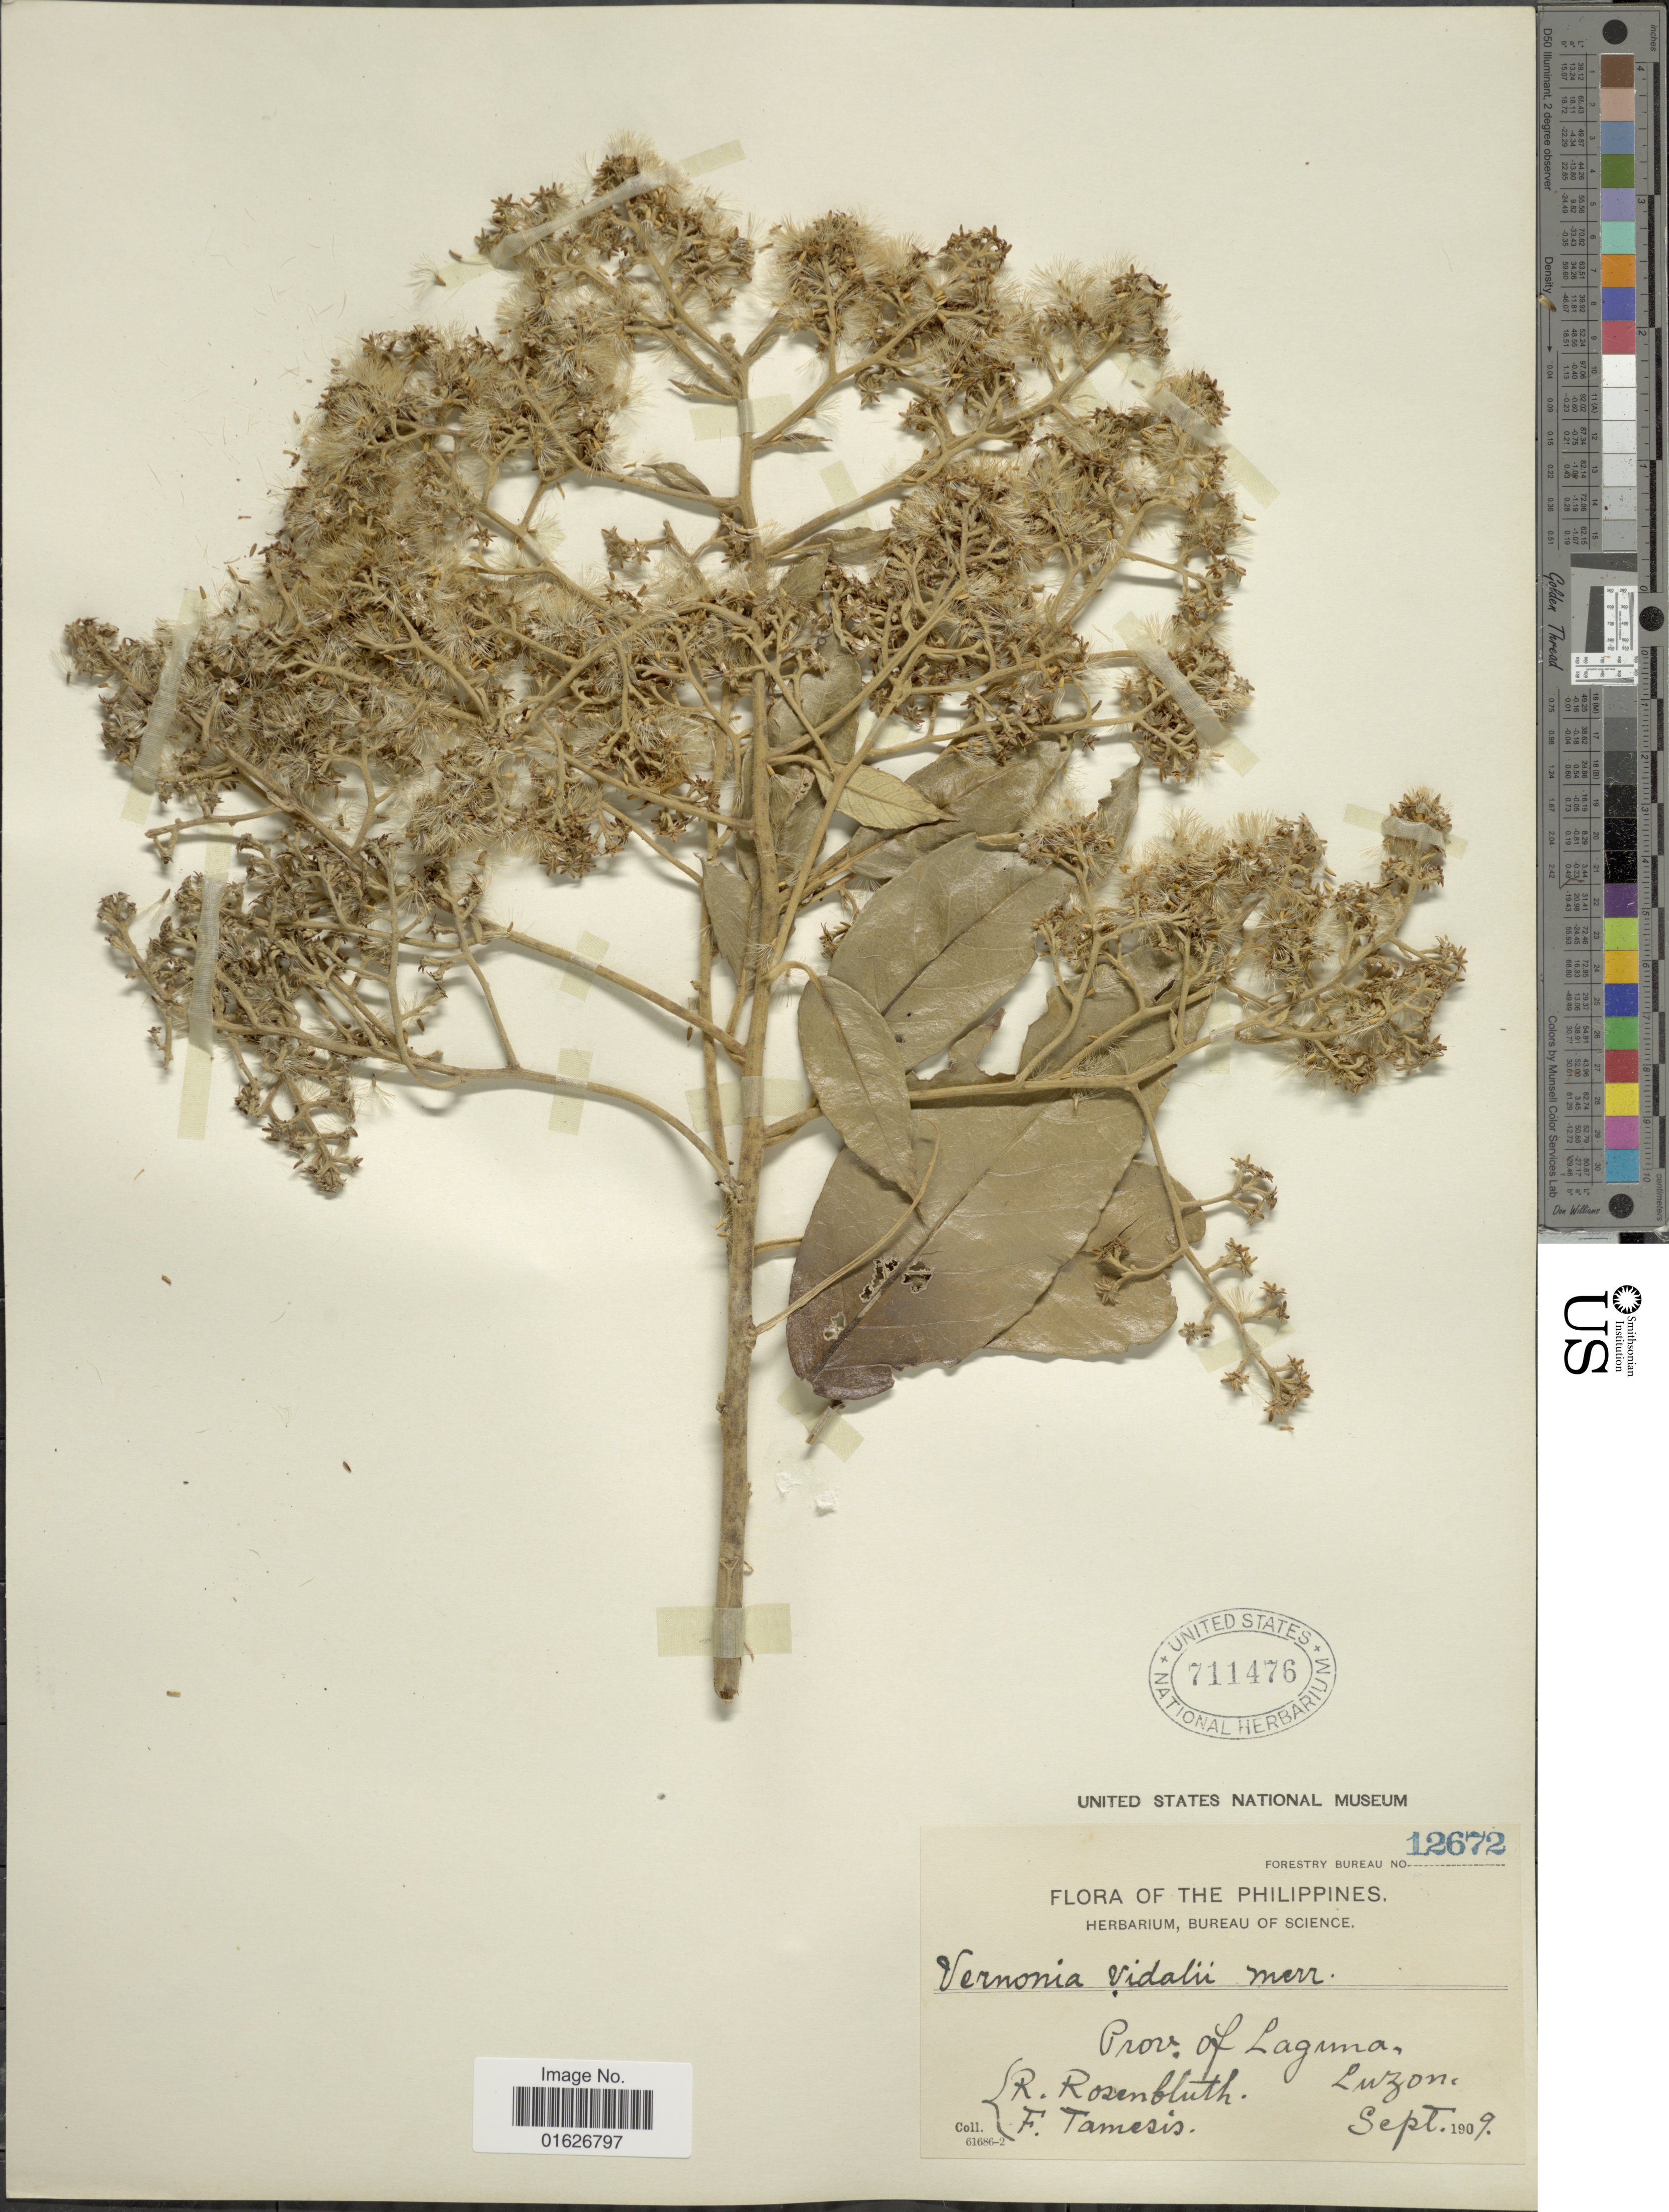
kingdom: Plantae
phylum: Tracheophyta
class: Magnoliopsida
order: Asterales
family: Asteraceae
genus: Strobocalyx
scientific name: Strobocalyx vidalii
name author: (G. Merr.) H. Rob.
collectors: R. Rosenbluth & F. Tamesis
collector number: Forestry Bureau 12672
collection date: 1909-09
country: Philippines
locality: Prov of Laguna, Luzon.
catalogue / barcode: US 711476